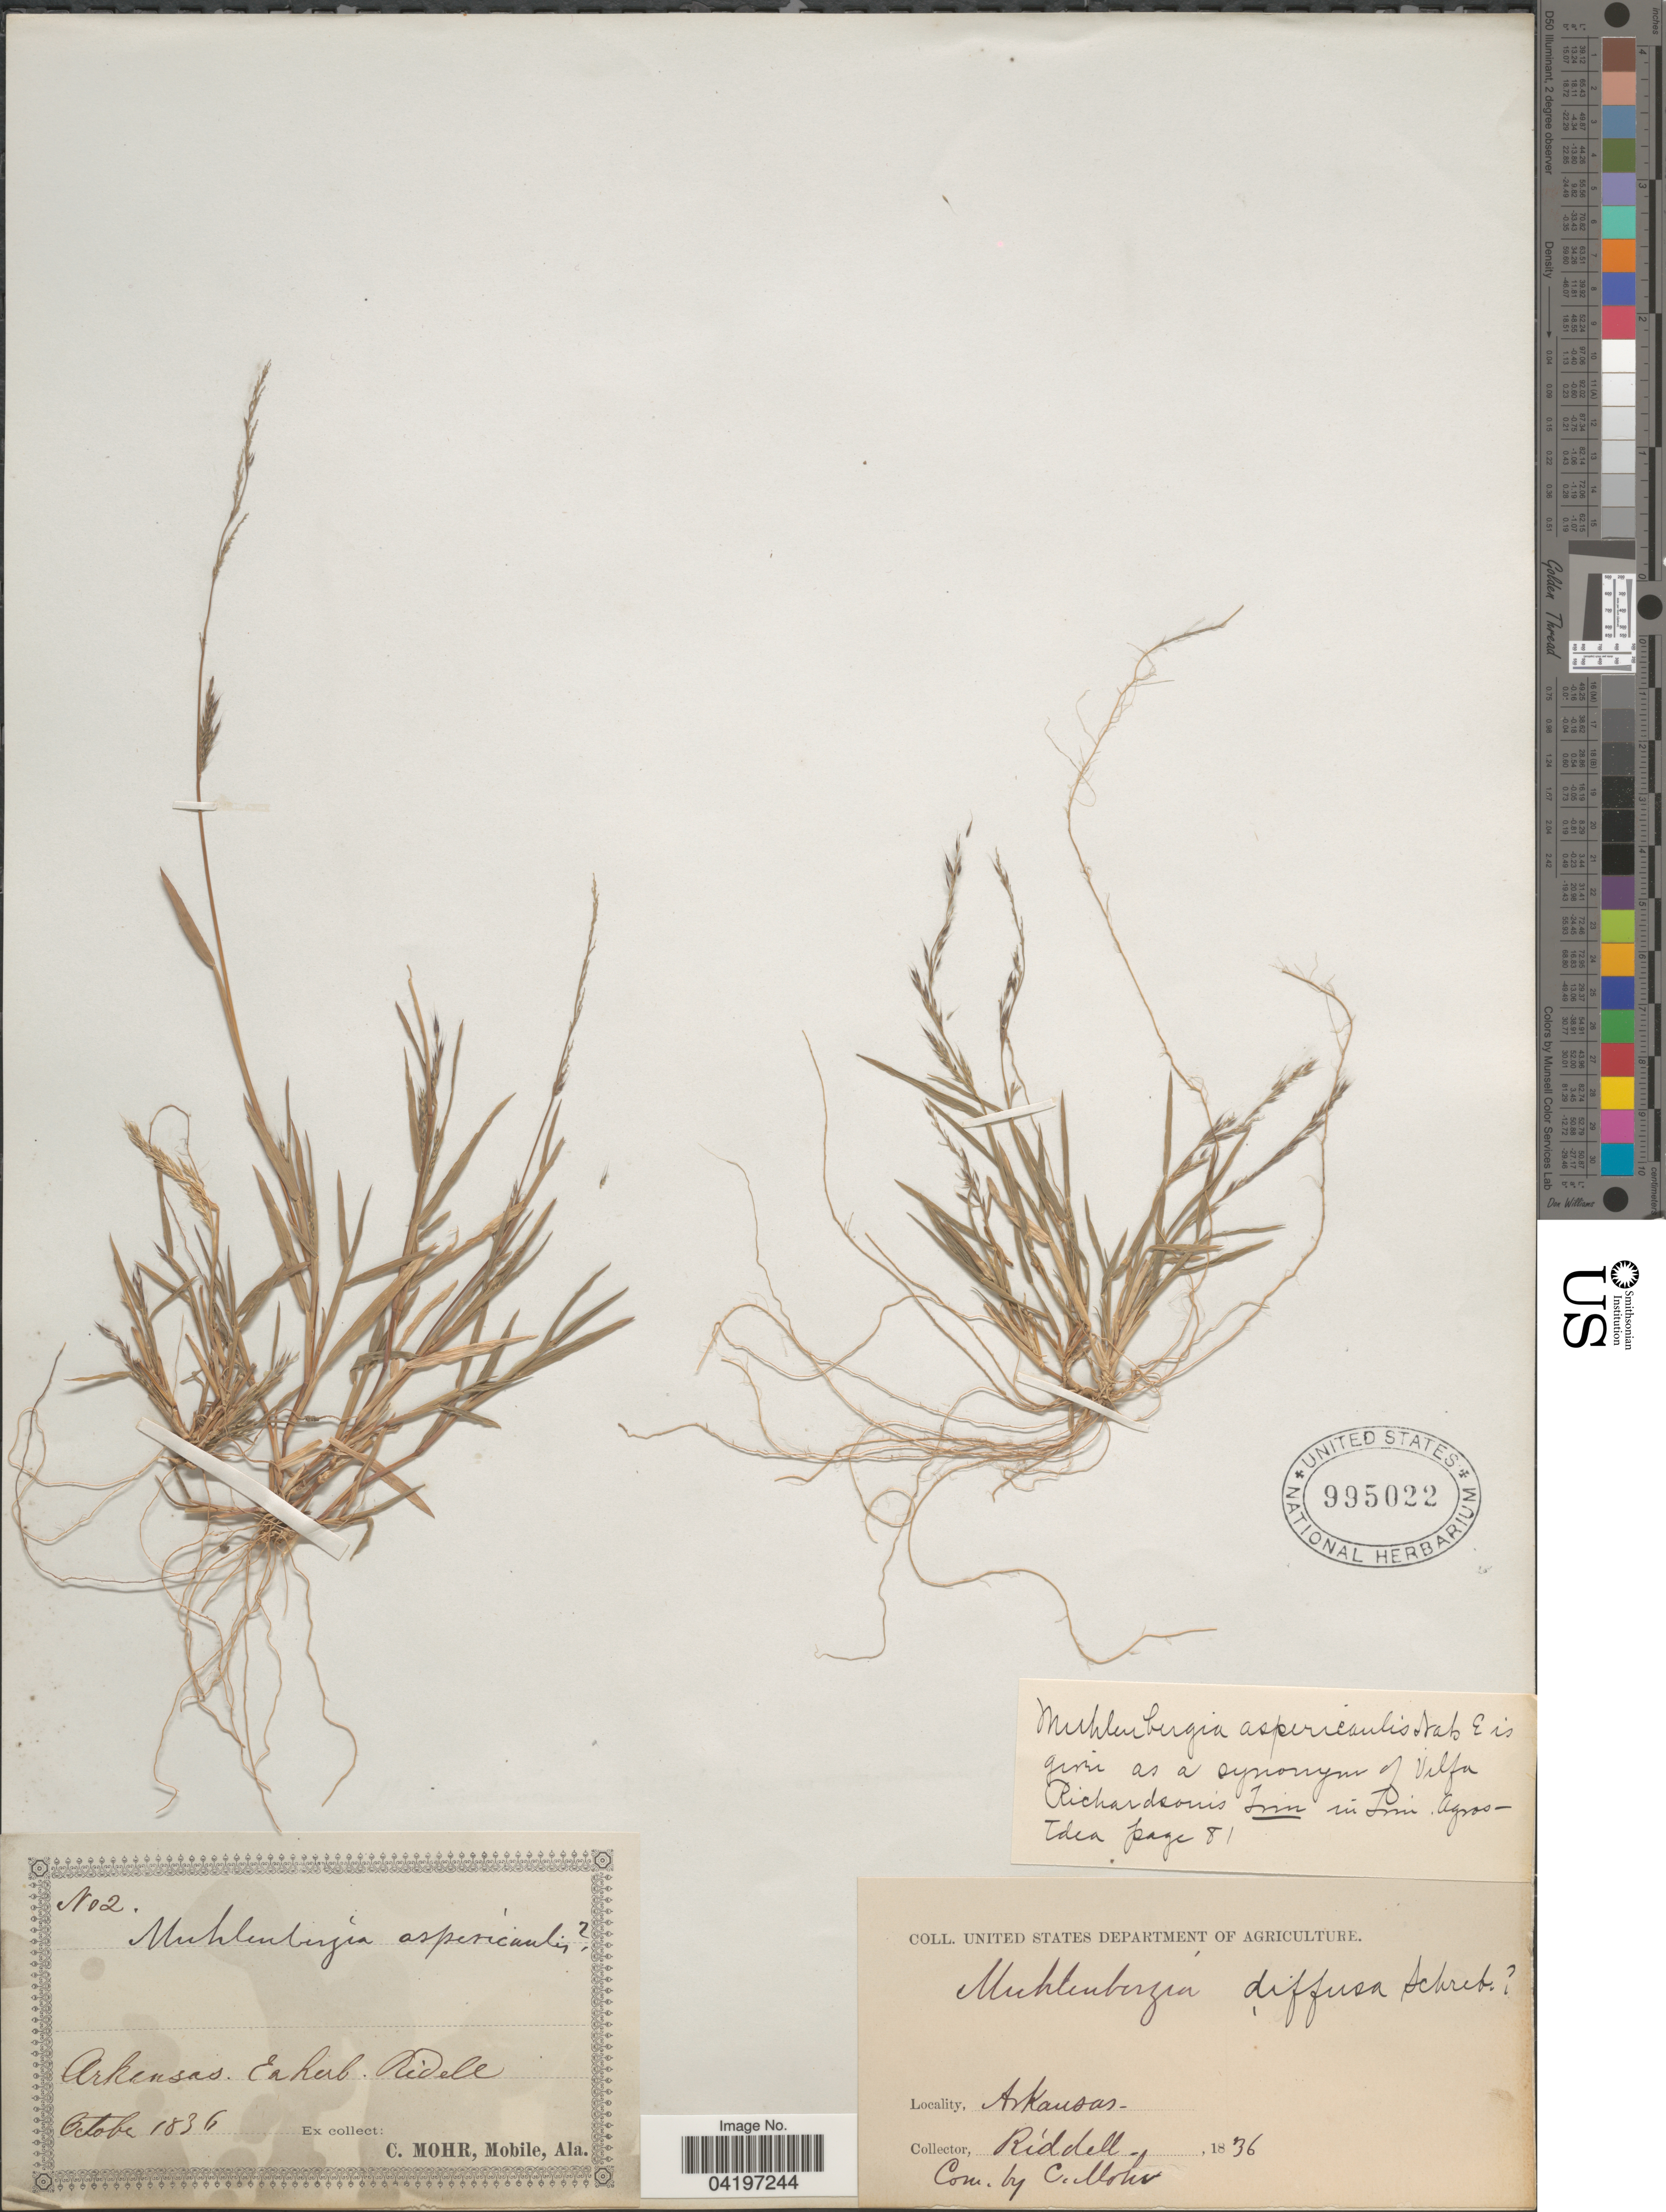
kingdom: Plantae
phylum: Tracheophyta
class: Liliopsida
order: Poales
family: Poaceae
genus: Muhlenbergia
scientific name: Muhlenbergia schreberi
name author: J.F. Gmel.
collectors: ex herb. Ridell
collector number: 2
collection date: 1836-10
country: United States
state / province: Arkansas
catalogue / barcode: US 995022